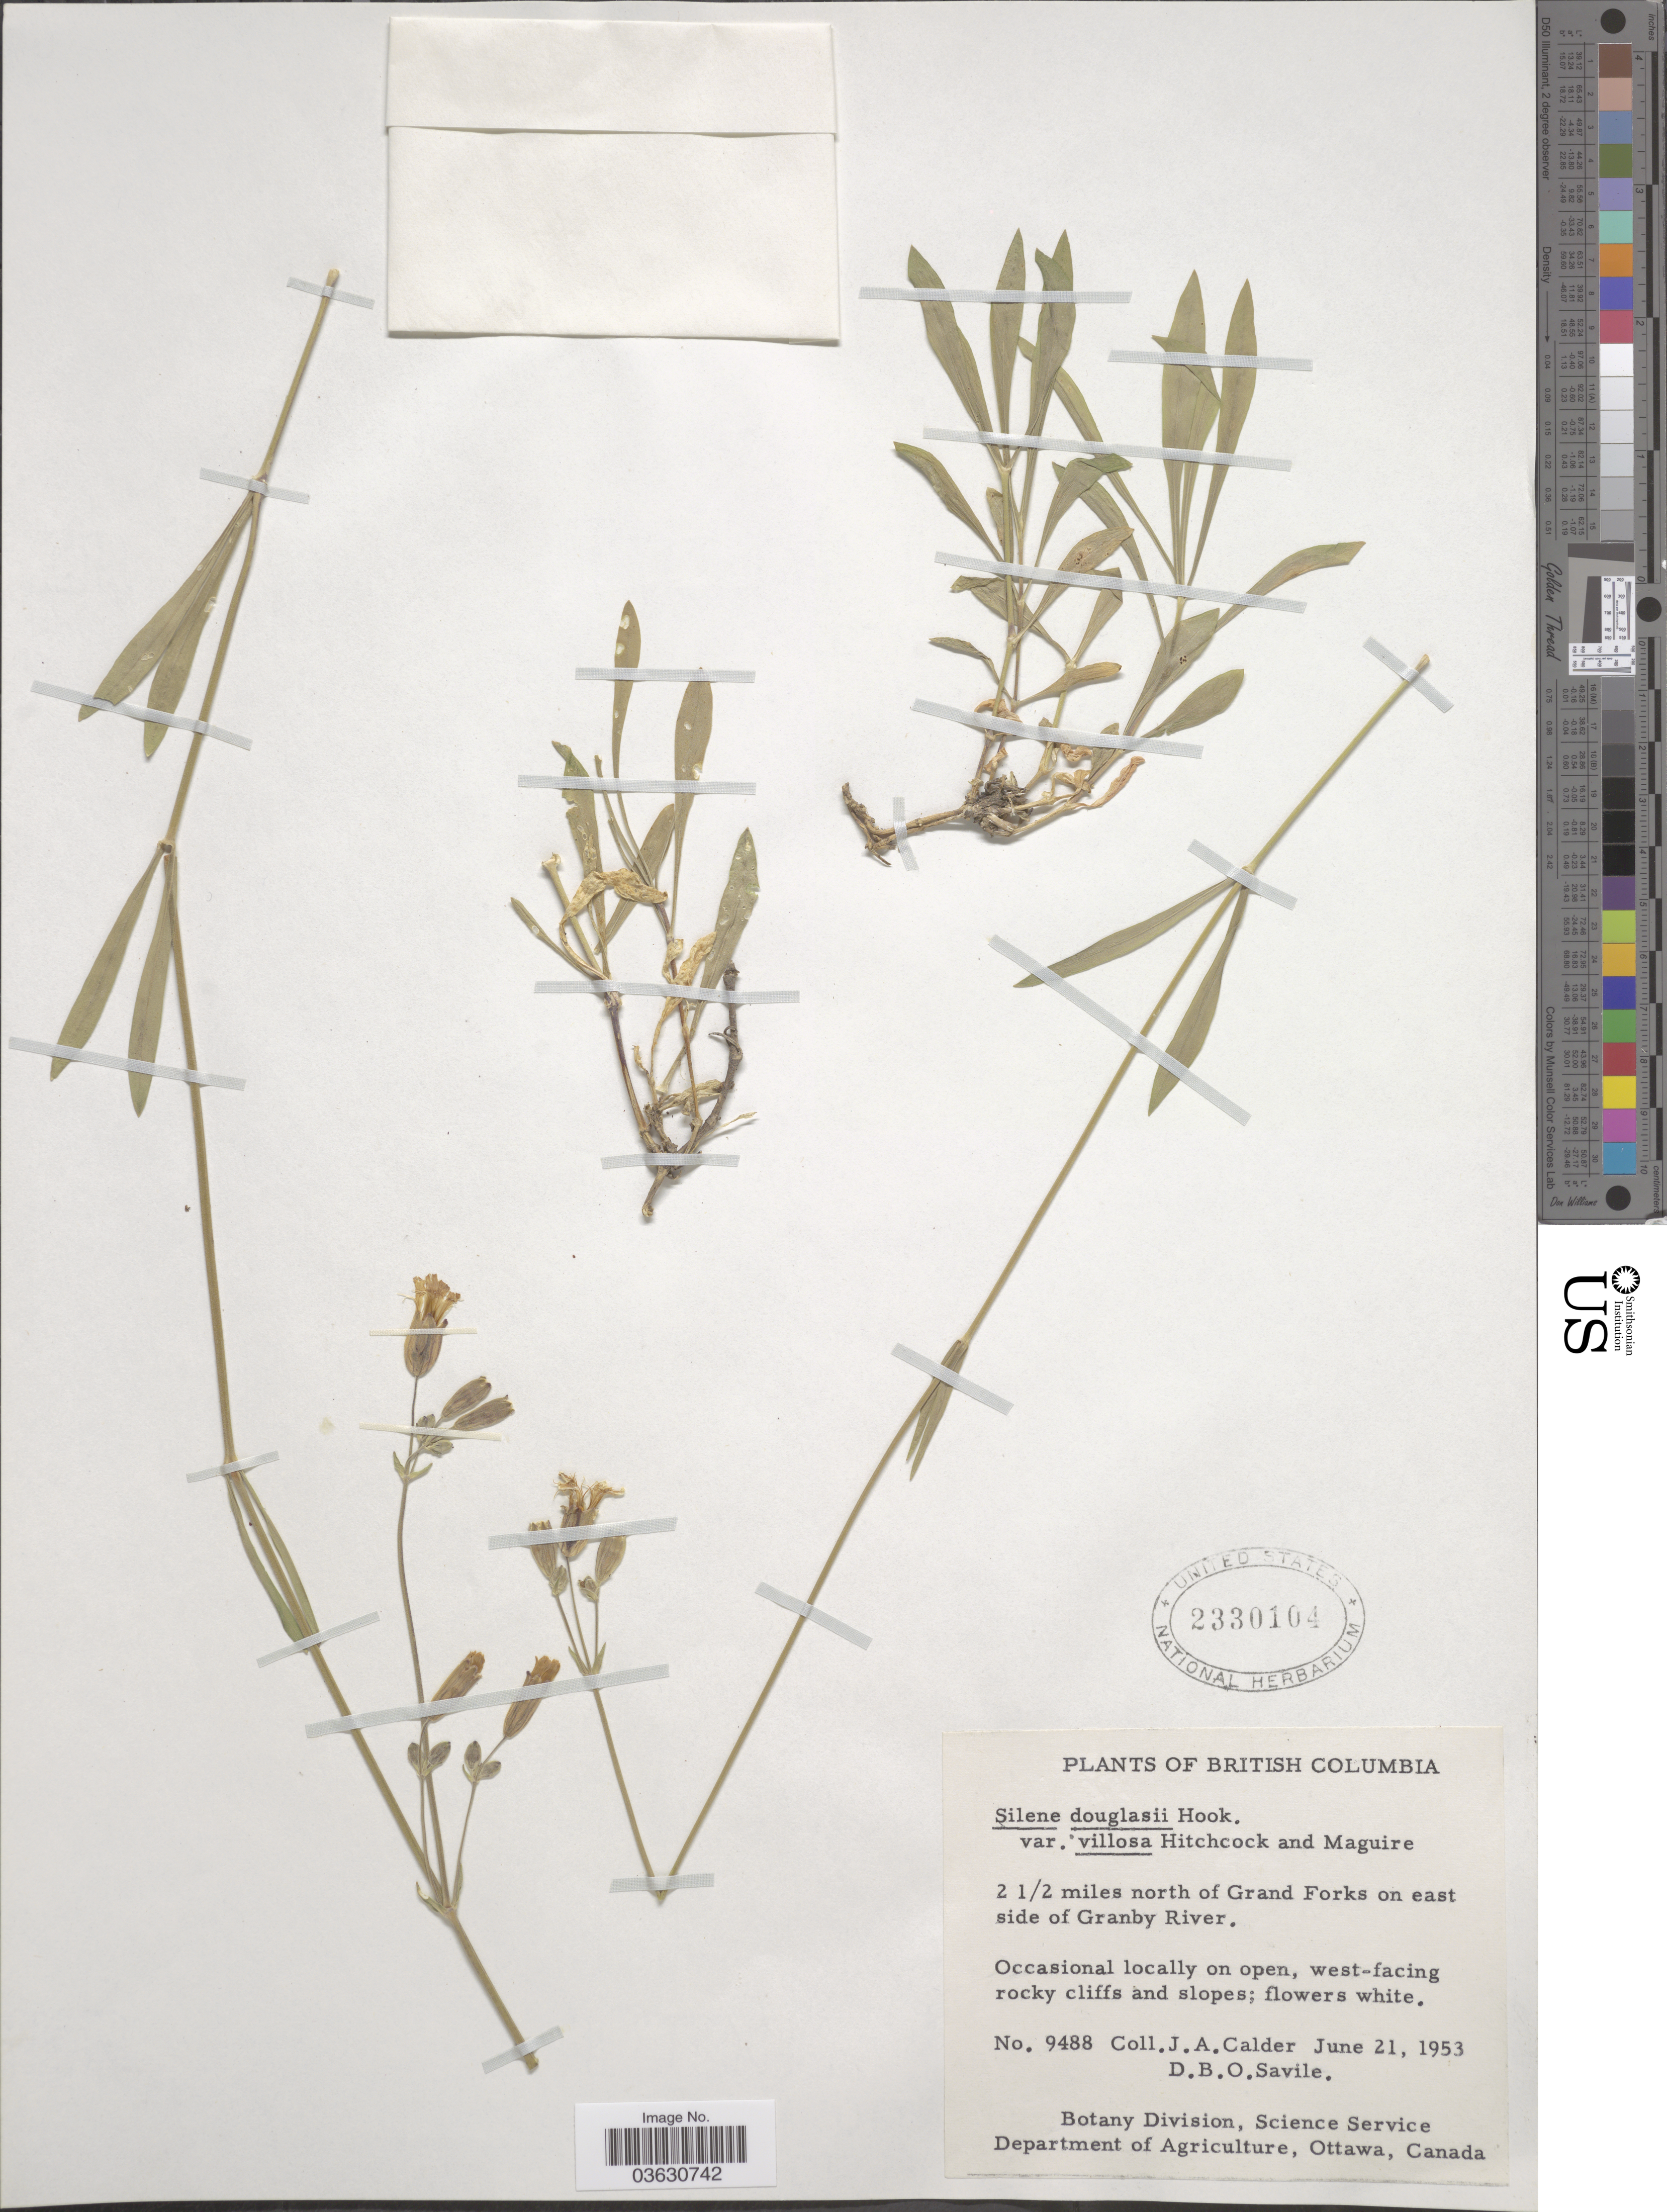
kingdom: Plantae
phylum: Tracheophyta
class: Magnoliopsida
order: Caryophyllales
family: Caryophyllaceae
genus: Silene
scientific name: Silene douglasii var. villosa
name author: C.L. Hitchc. & Maguire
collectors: J. A. Calder & D. Savile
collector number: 9488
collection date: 1953-06-21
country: Canada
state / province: British Columbia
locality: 2½ miles north of Grand Forks on east side of Granby River.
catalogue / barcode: US 2330104